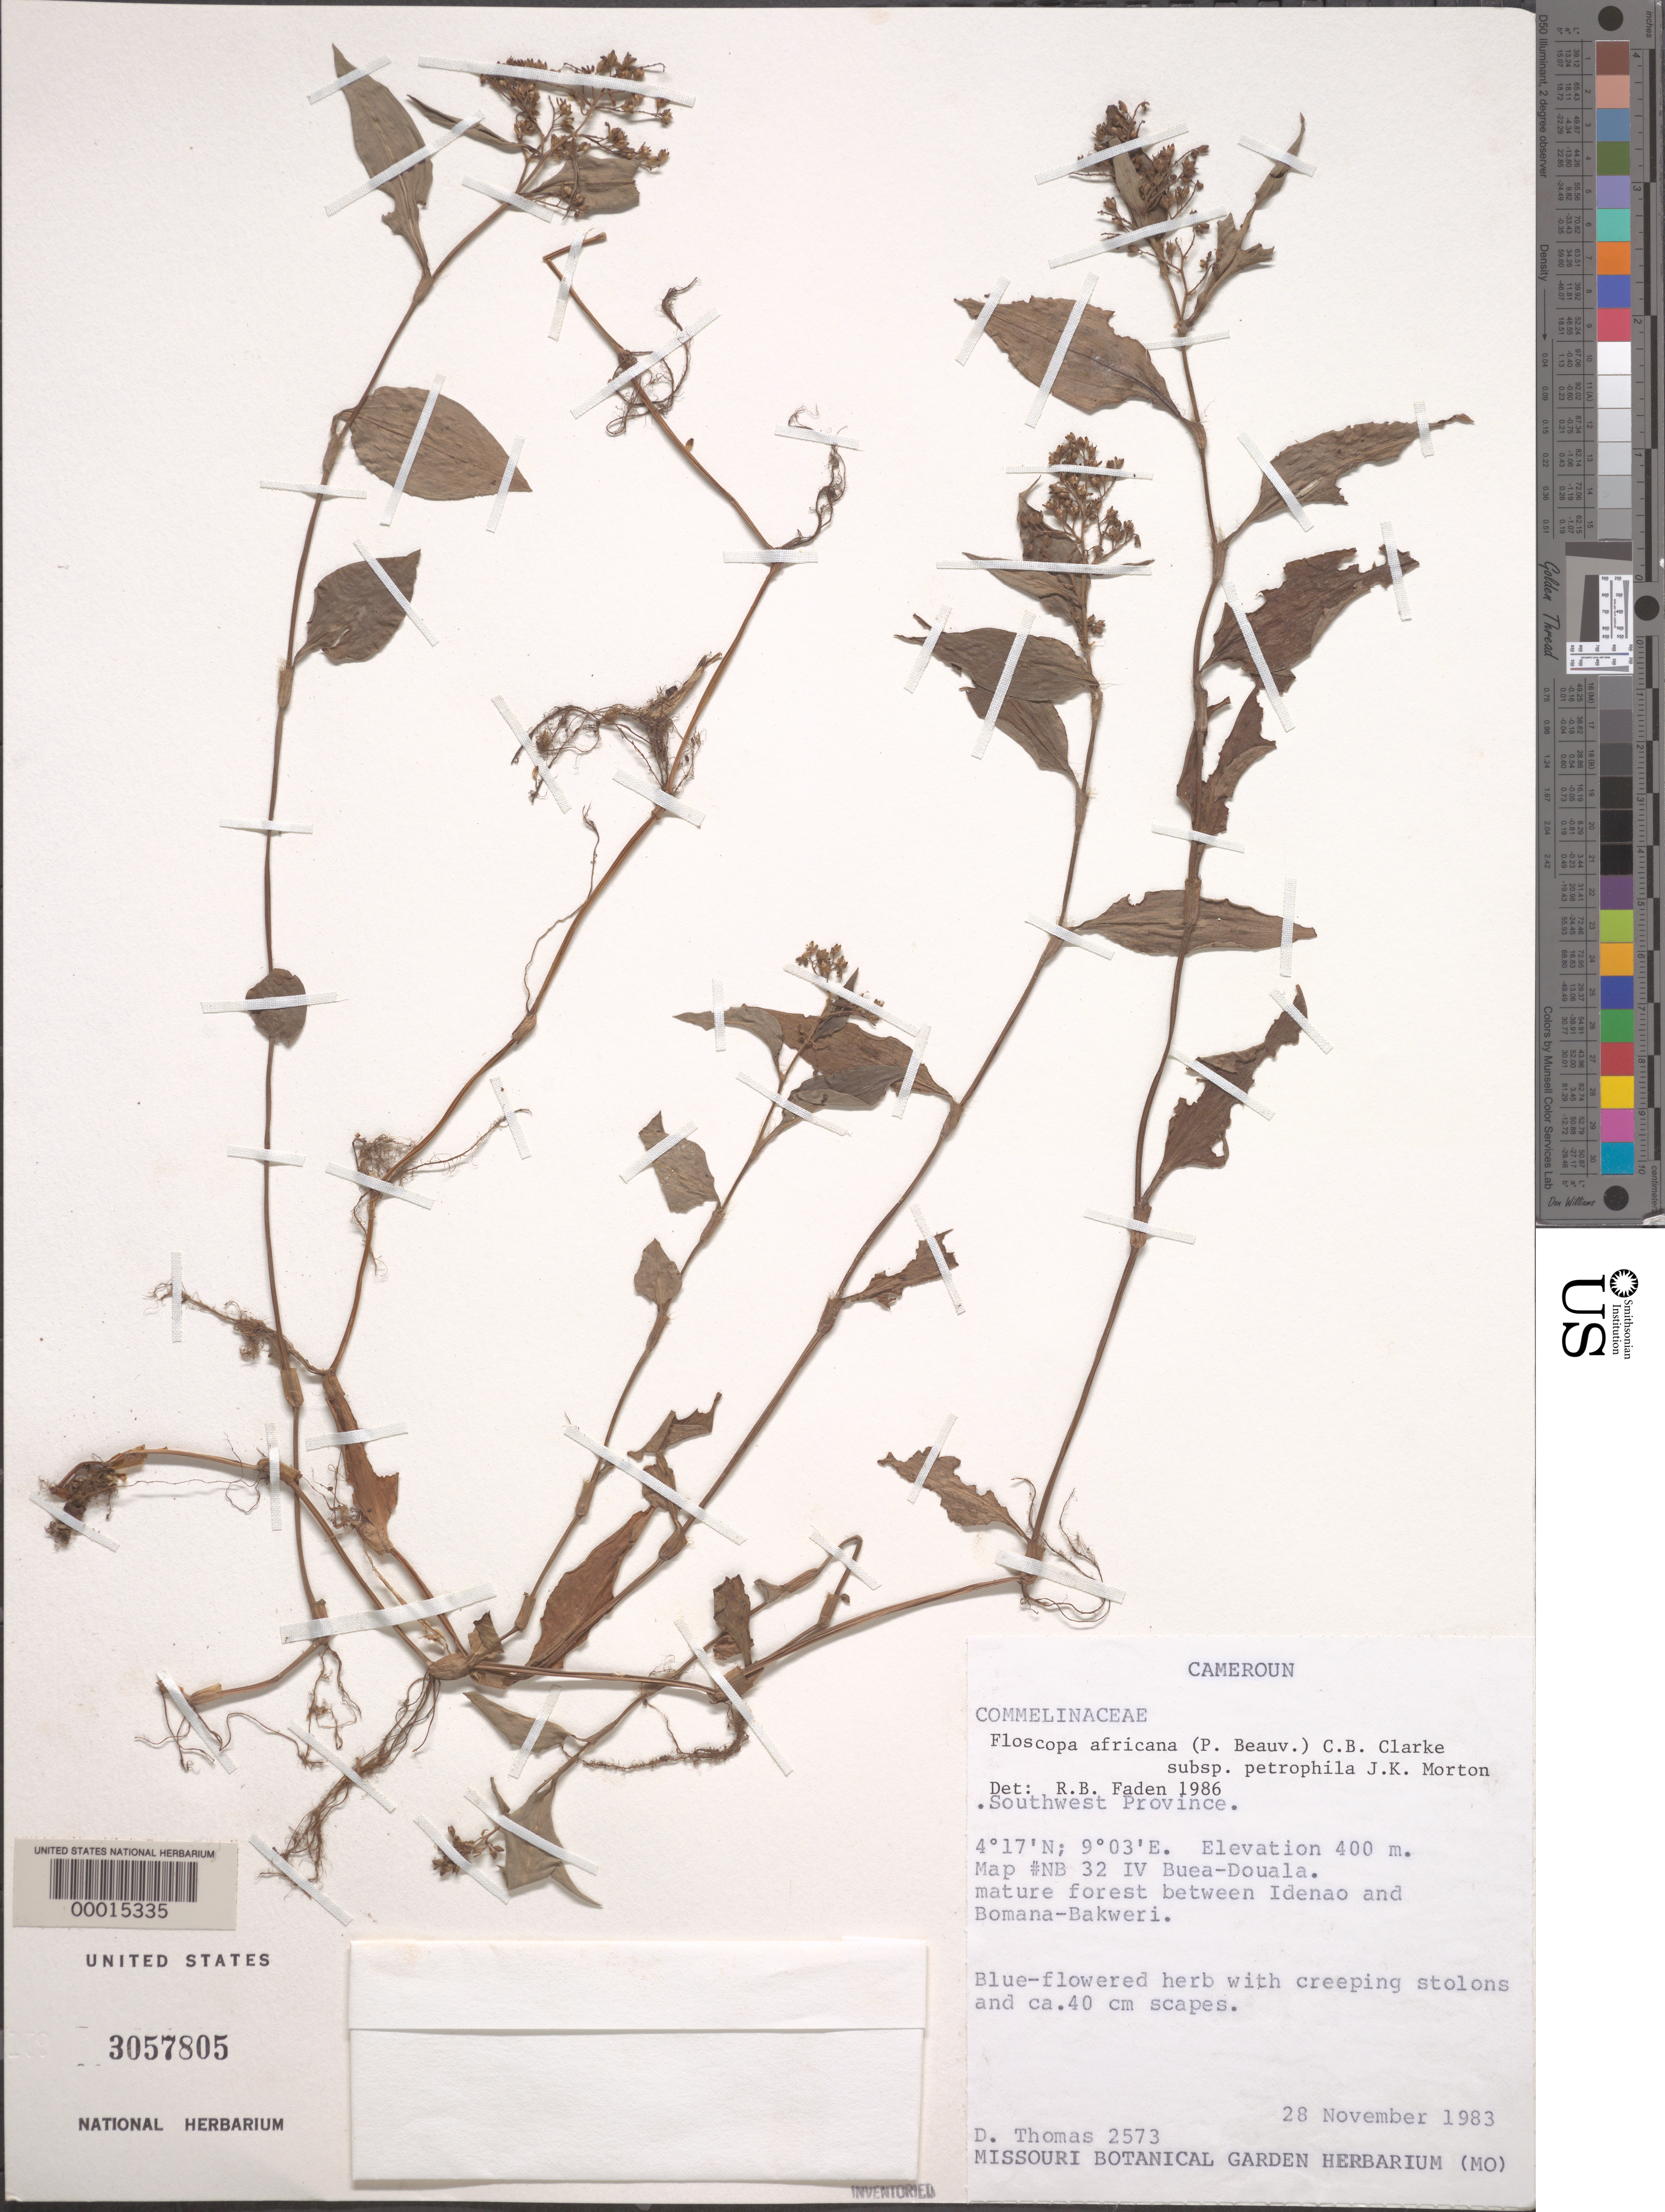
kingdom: Plantae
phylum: Tracheophyta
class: Liliopsida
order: Commelinales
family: Commelinaceae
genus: Floscopa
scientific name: Floscopa africana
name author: (P. Beauv.) C.B. Clarke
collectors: D. Thomas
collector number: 2573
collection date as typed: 28 Nov 1983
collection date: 1983-11-28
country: Cameroon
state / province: Sud-Ouest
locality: Buea-douala, bet. idenao and bomana-bakweri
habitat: Mature forest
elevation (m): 400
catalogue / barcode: US 3057805